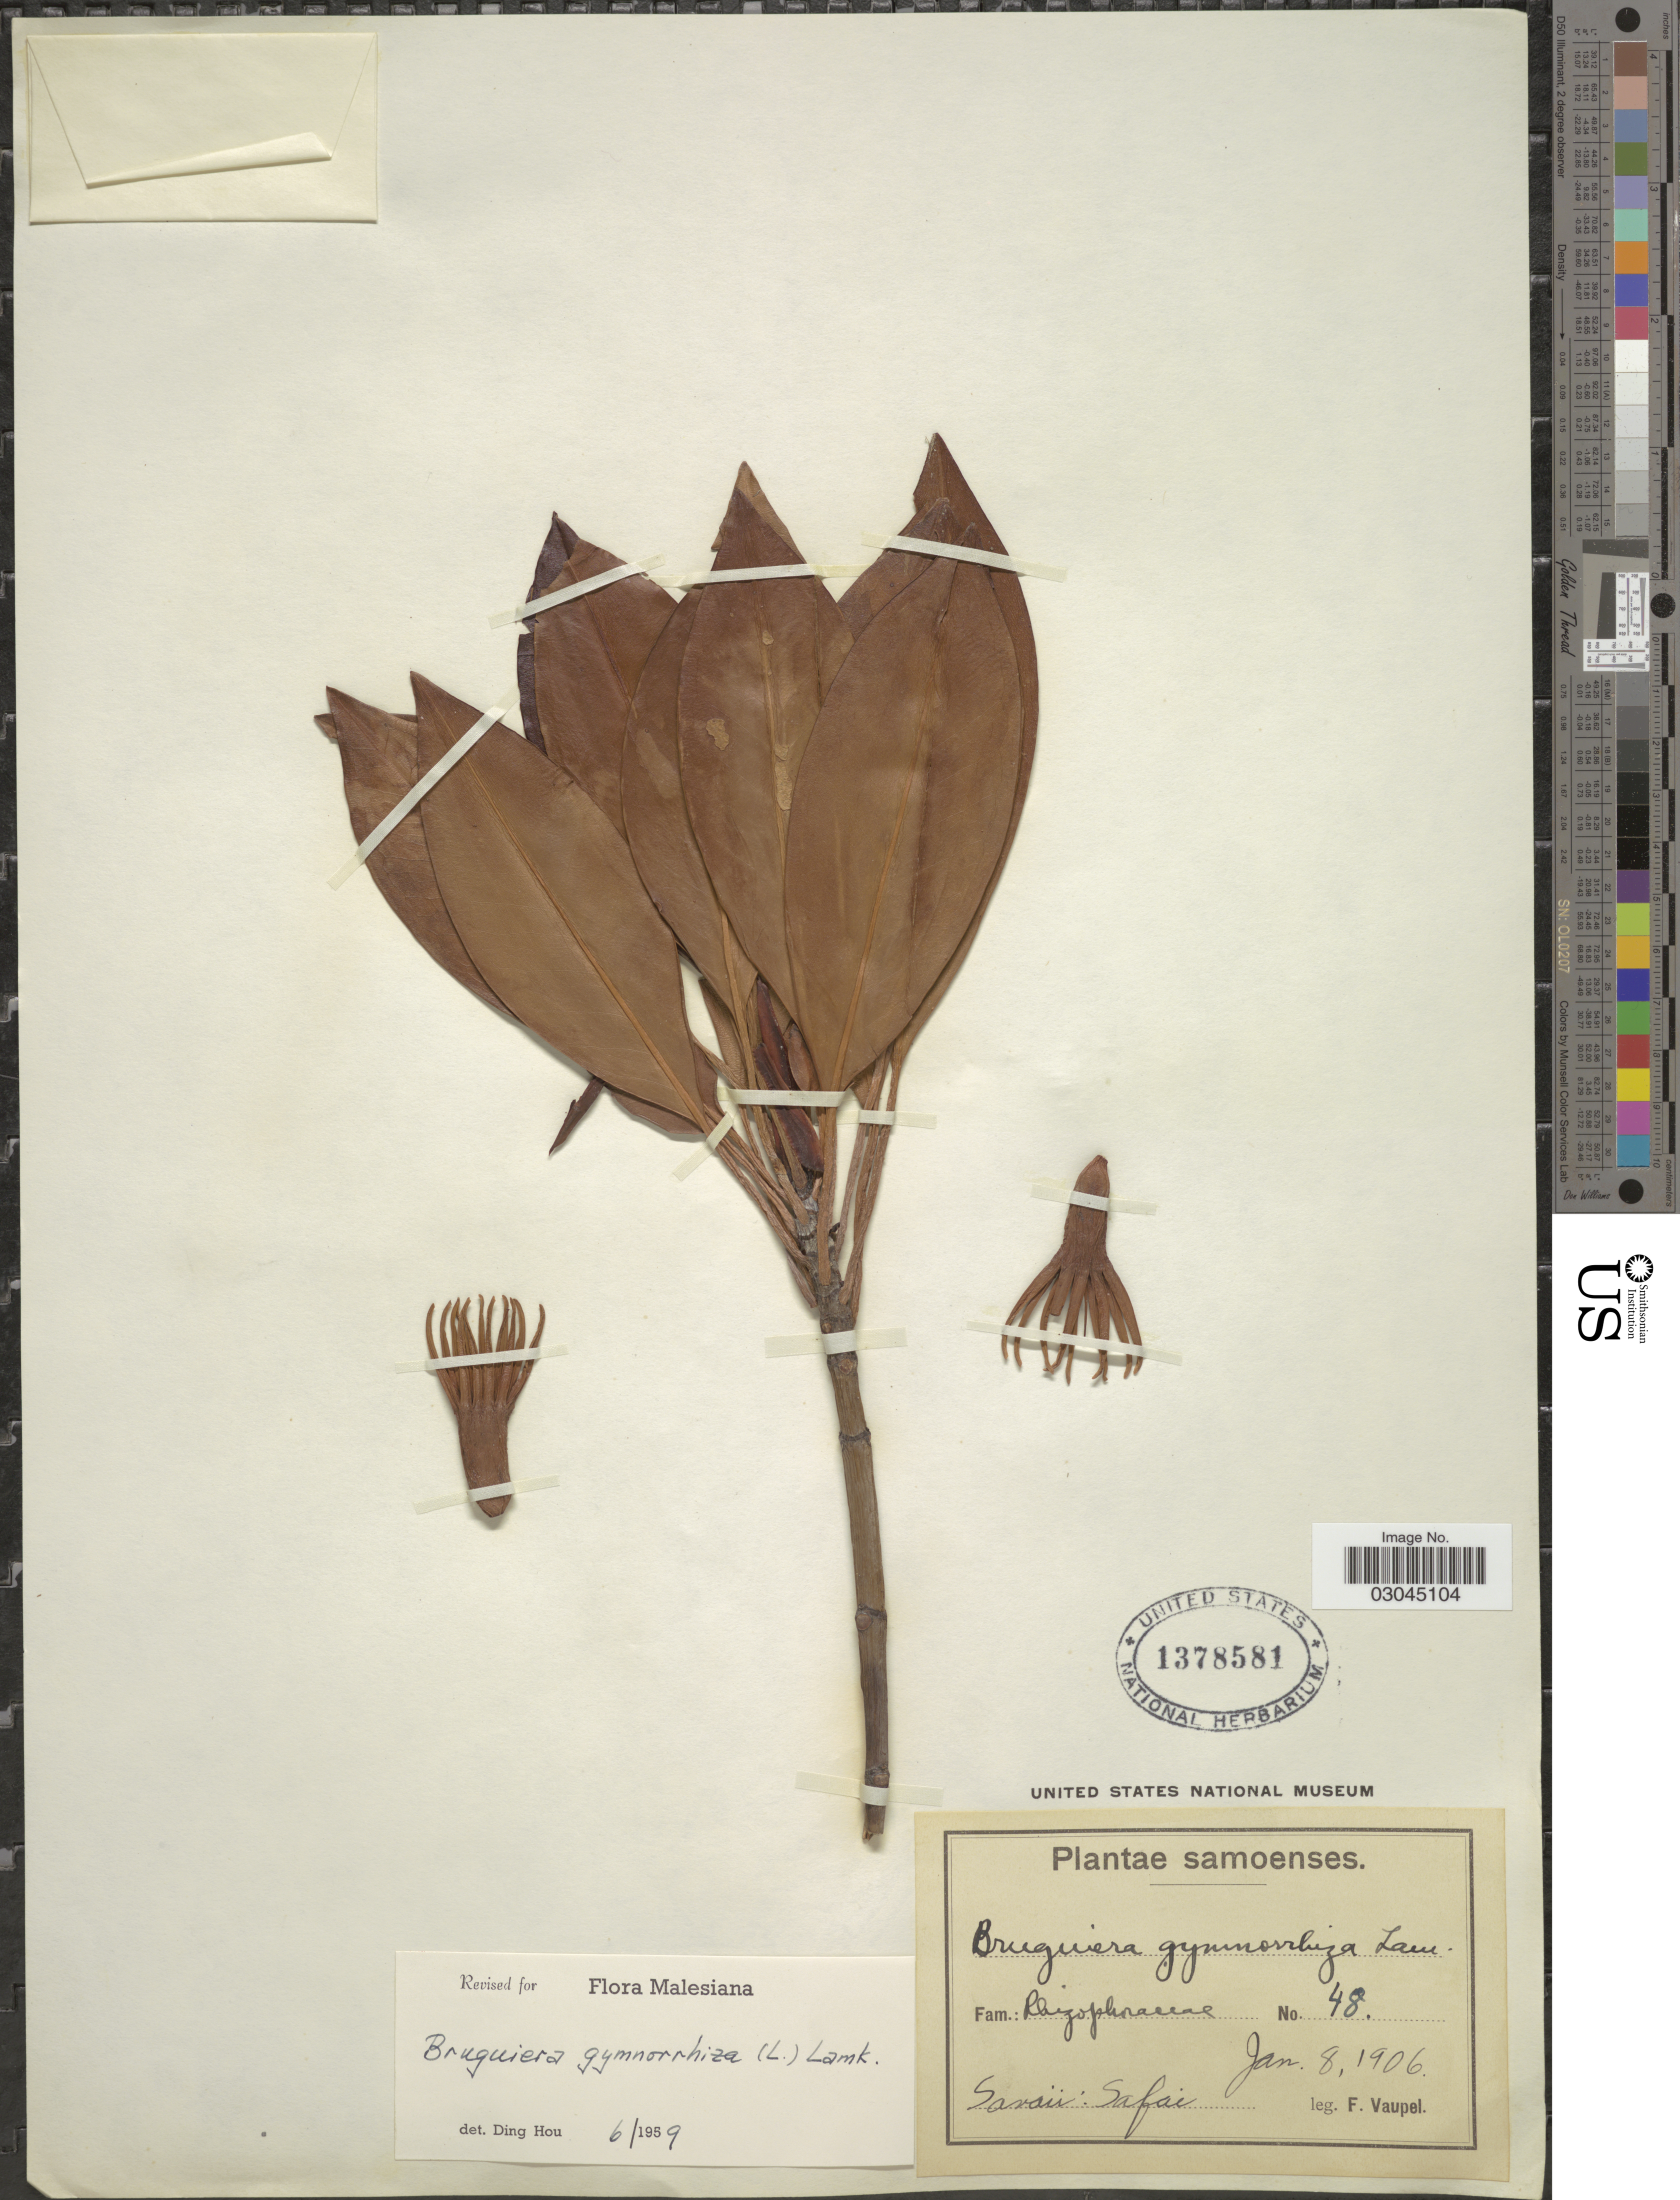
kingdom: Plantae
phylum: Tracheophyta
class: Magnoliopsida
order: Malpighiales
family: Rhizophoraceae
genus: Bruguiera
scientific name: Bruguiera gymnorhiza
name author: (L.) Savigny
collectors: F. Vaupel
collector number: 48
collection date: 1906-01-08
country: Samoa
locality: Savaii: Safai.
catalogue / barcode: US 1378581